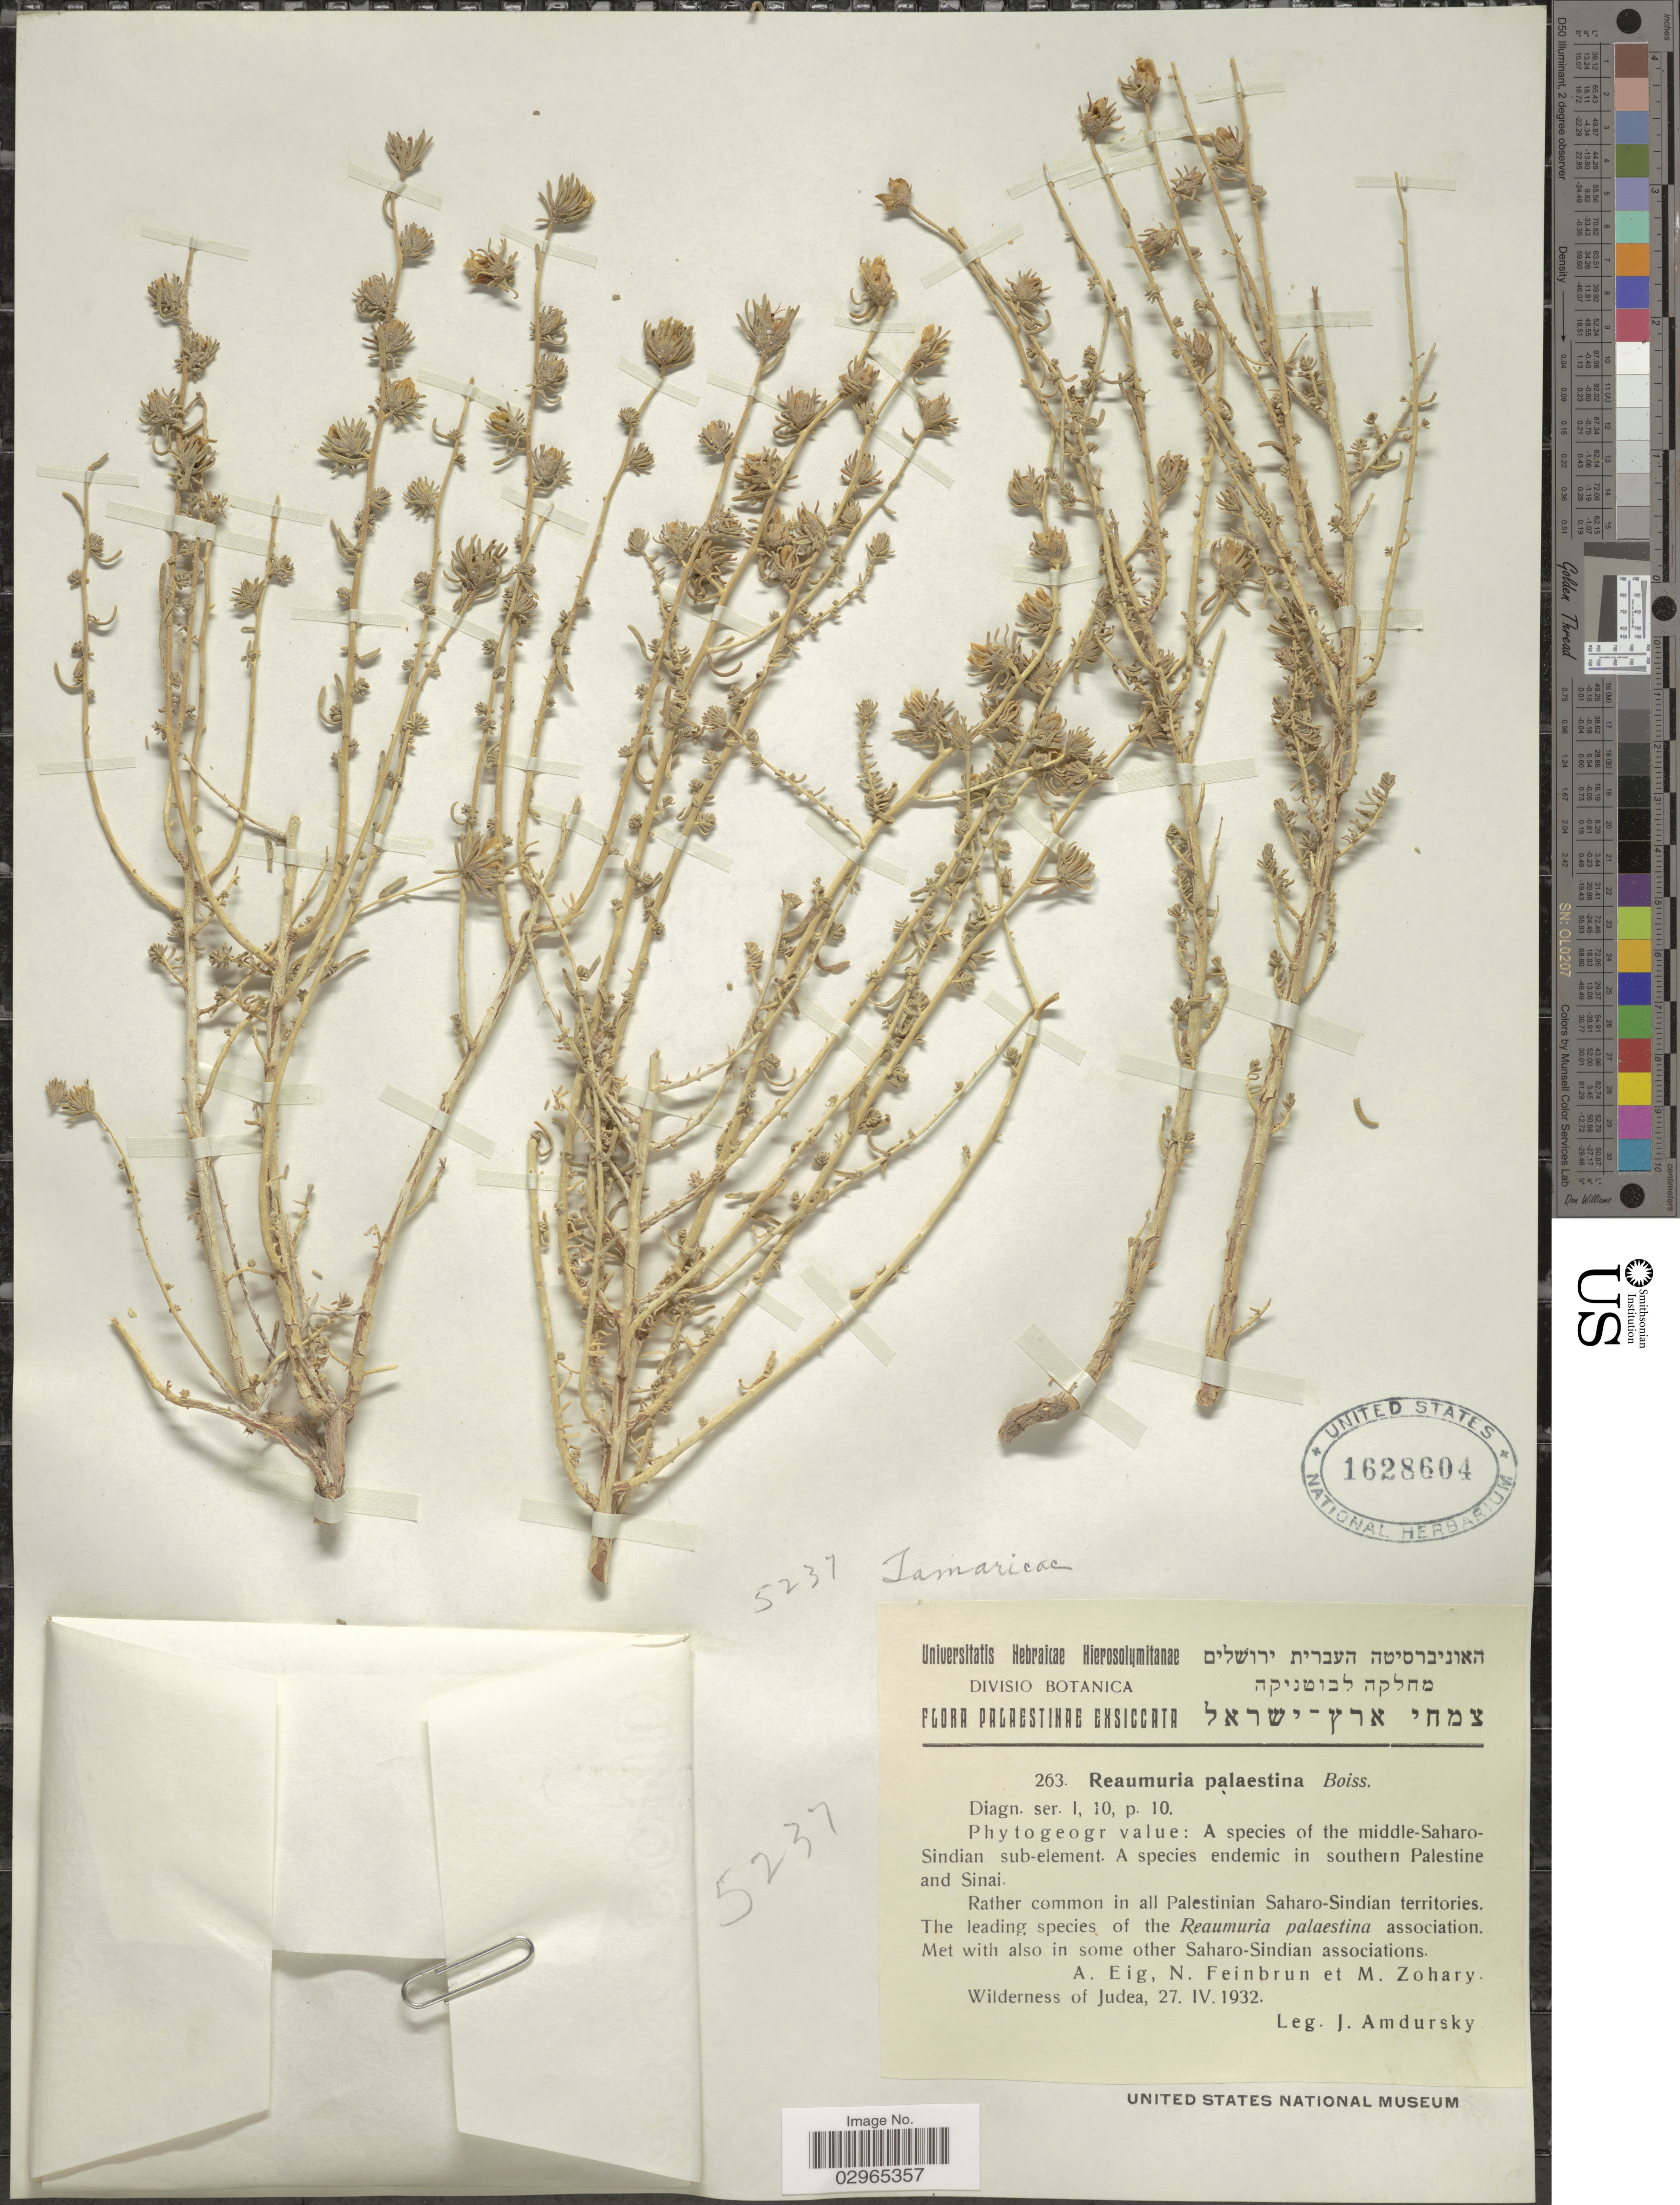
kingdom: Plantae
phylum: Tracheophyta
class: Magnoliopsida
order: Caryophyllales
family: Tamaricaceae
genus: Reaumuria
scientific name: Reaumuria palaestina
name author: Boiss.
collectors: I. Amdursky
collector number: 263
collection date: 1932-04-27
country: Israel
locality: Met with also in some other Saharo-Sindian associations. [unsure placement] Wilderness of Judea.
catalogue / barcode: US 1628604